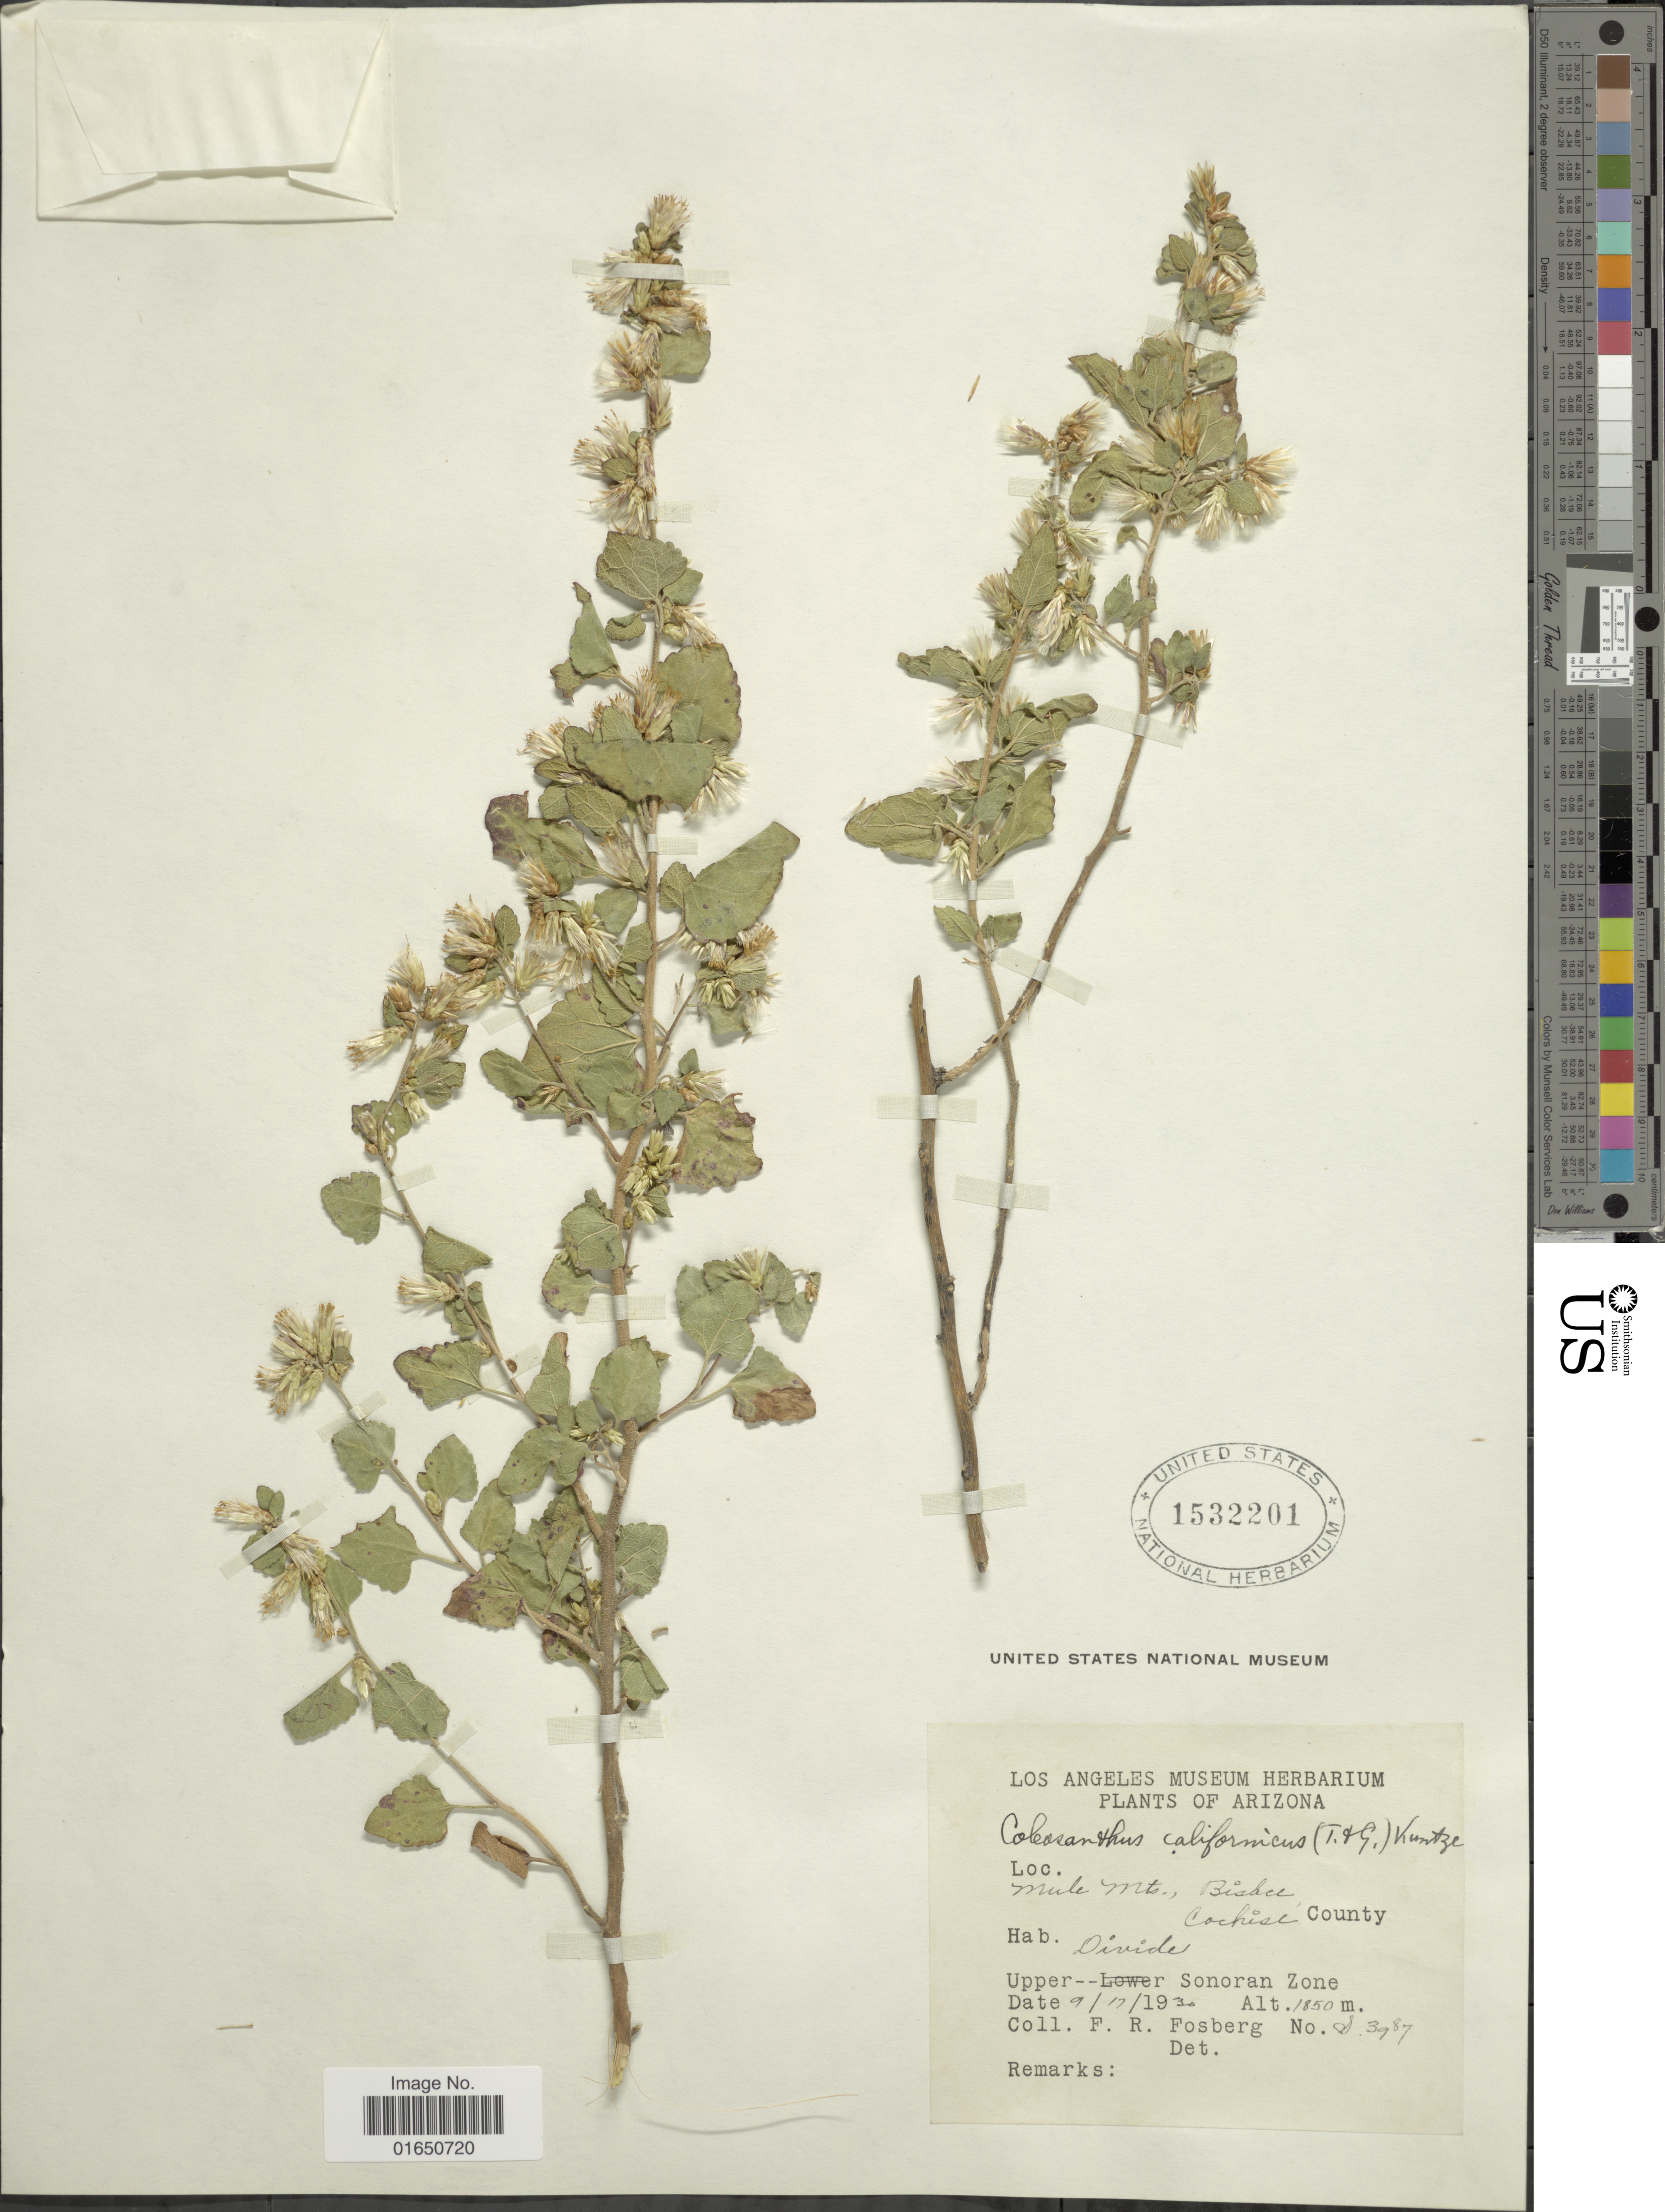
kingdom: Plantae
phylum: Tracheophyta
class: Magnoliopsida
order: Asterales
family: Asteraceae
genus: Brickellia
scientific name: Brickellia californica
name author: (Torr. & A. Gray) A. Gray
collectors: F. R. Fosberg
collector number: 3987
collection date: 1930-09-17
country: United States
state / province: Arizona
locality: Mule Mts. Biskee Cochise County. Upper Sonoran Zone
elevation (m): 1850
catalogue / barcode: US 1532201